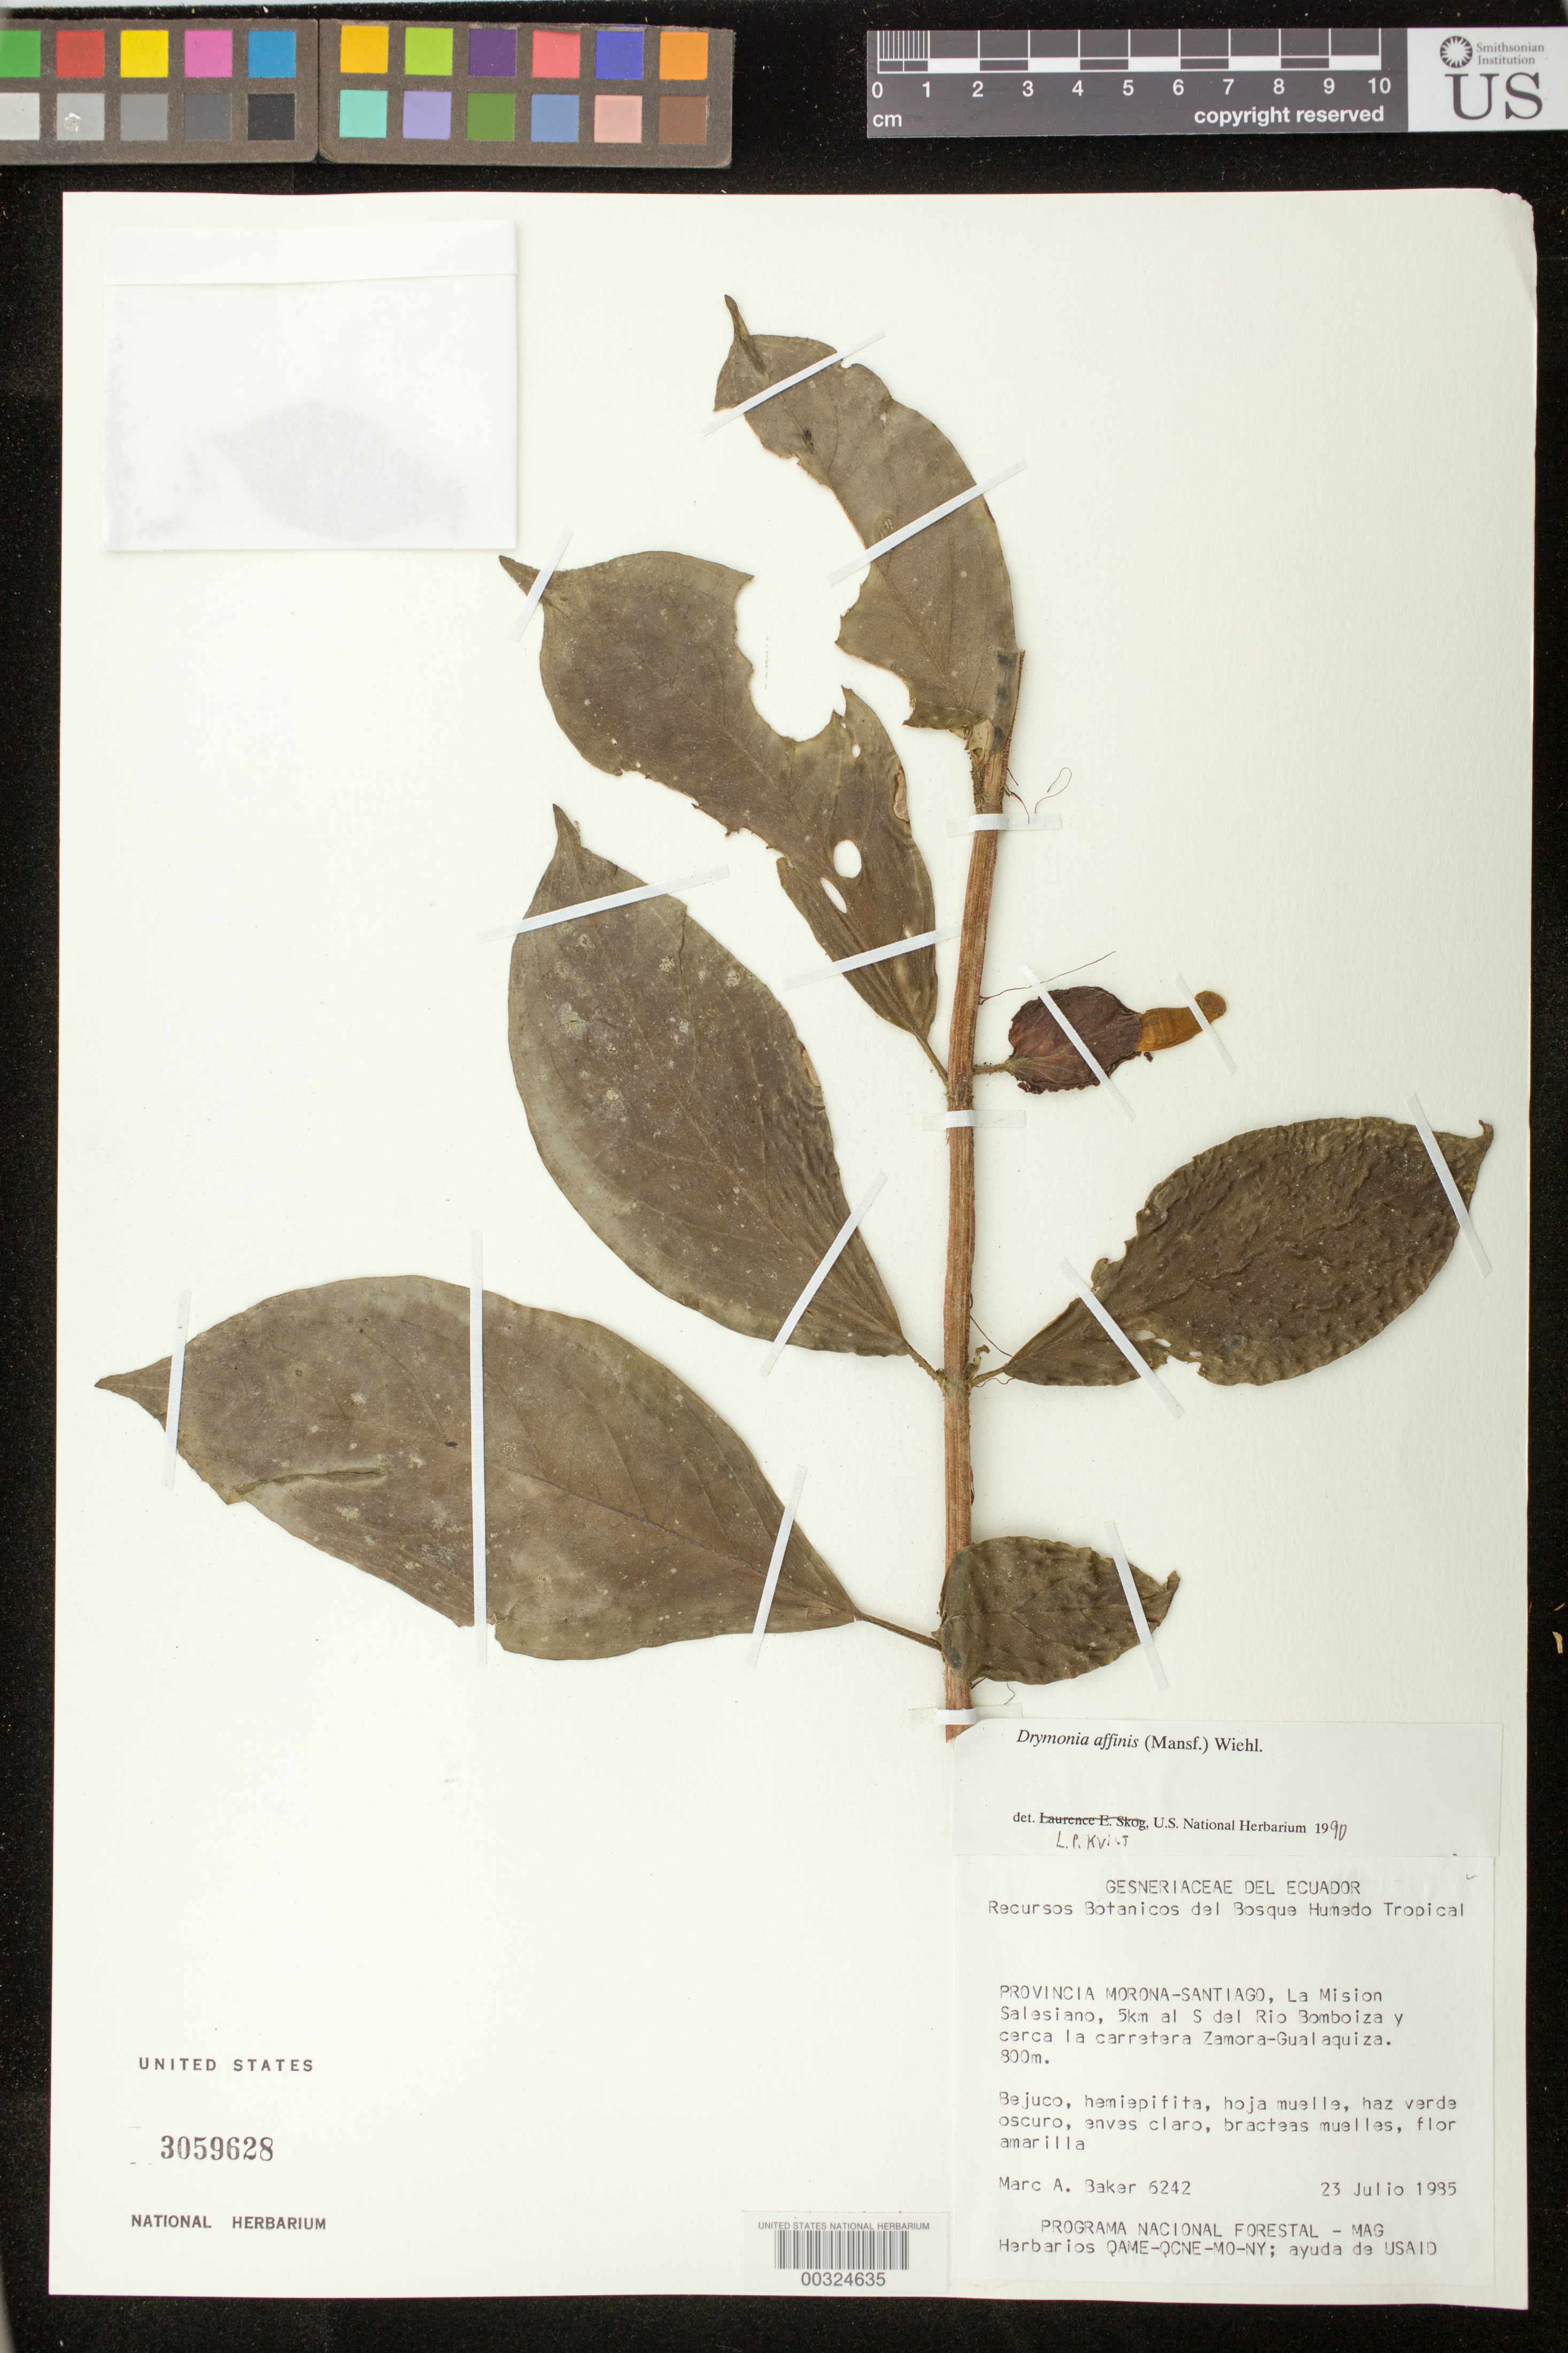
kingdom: Plantae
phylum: Tracheophyta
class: Magnoliopsida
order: Lamiales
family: Gesneriaceae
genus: Drymonia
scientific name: Drymonia affinis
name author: (Mansf.) Wiehler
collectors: M. A. Baker & et al.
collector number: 6242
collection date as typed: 23 Jul 1985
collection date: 1985-07-23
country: Ecuador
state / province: Morona-Santiago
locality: La Mision Salesiano, 5 km S of Rio Bomboiza and near Zamora-Gualaquiza highway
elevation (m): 800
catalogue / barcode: US 3059628